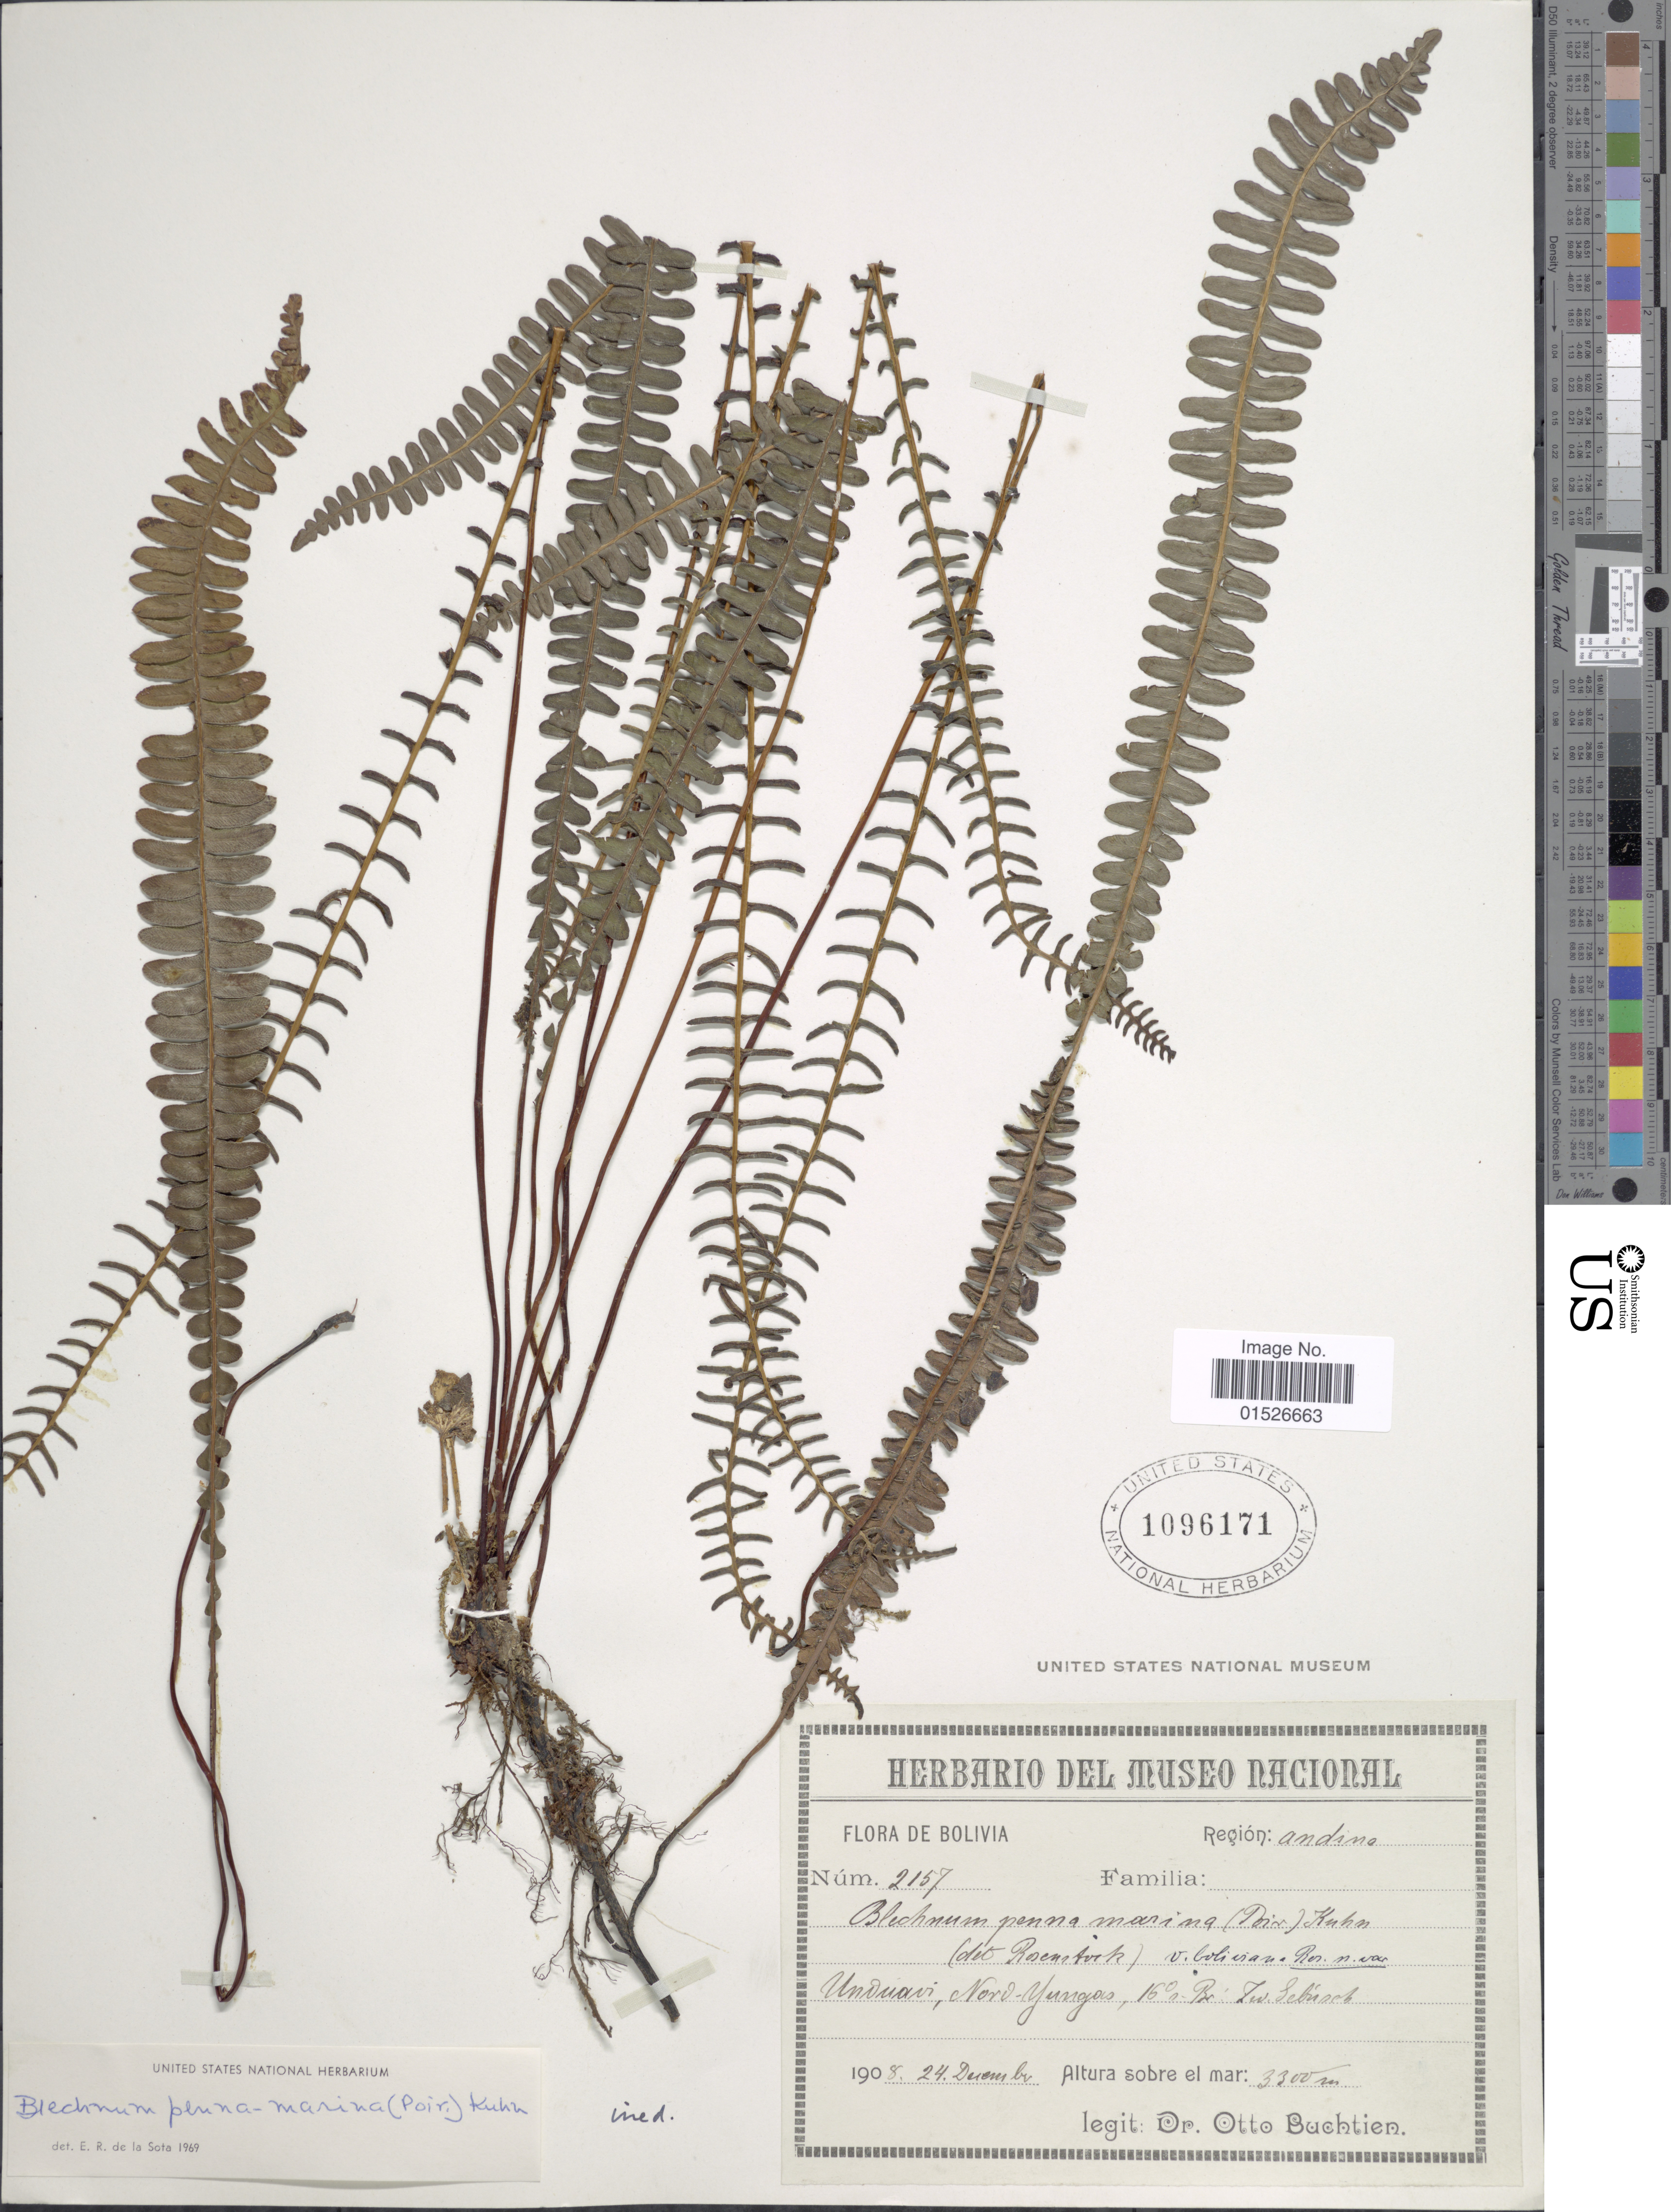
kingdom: Plantae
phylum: Tracheophyta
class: Polypodiopsida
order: Polypodiales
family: Blechnaceae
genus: Blechnum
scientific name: Blechnum penna-marina subsp. bolivianum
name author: Rosenst. ex Looser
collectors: O. Buchtien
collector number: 2157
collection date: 1908-12-24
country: Bolivia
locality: Region, andina, Unduavi, Nord-Yungas.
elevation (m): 3300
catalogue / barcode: US 1096171